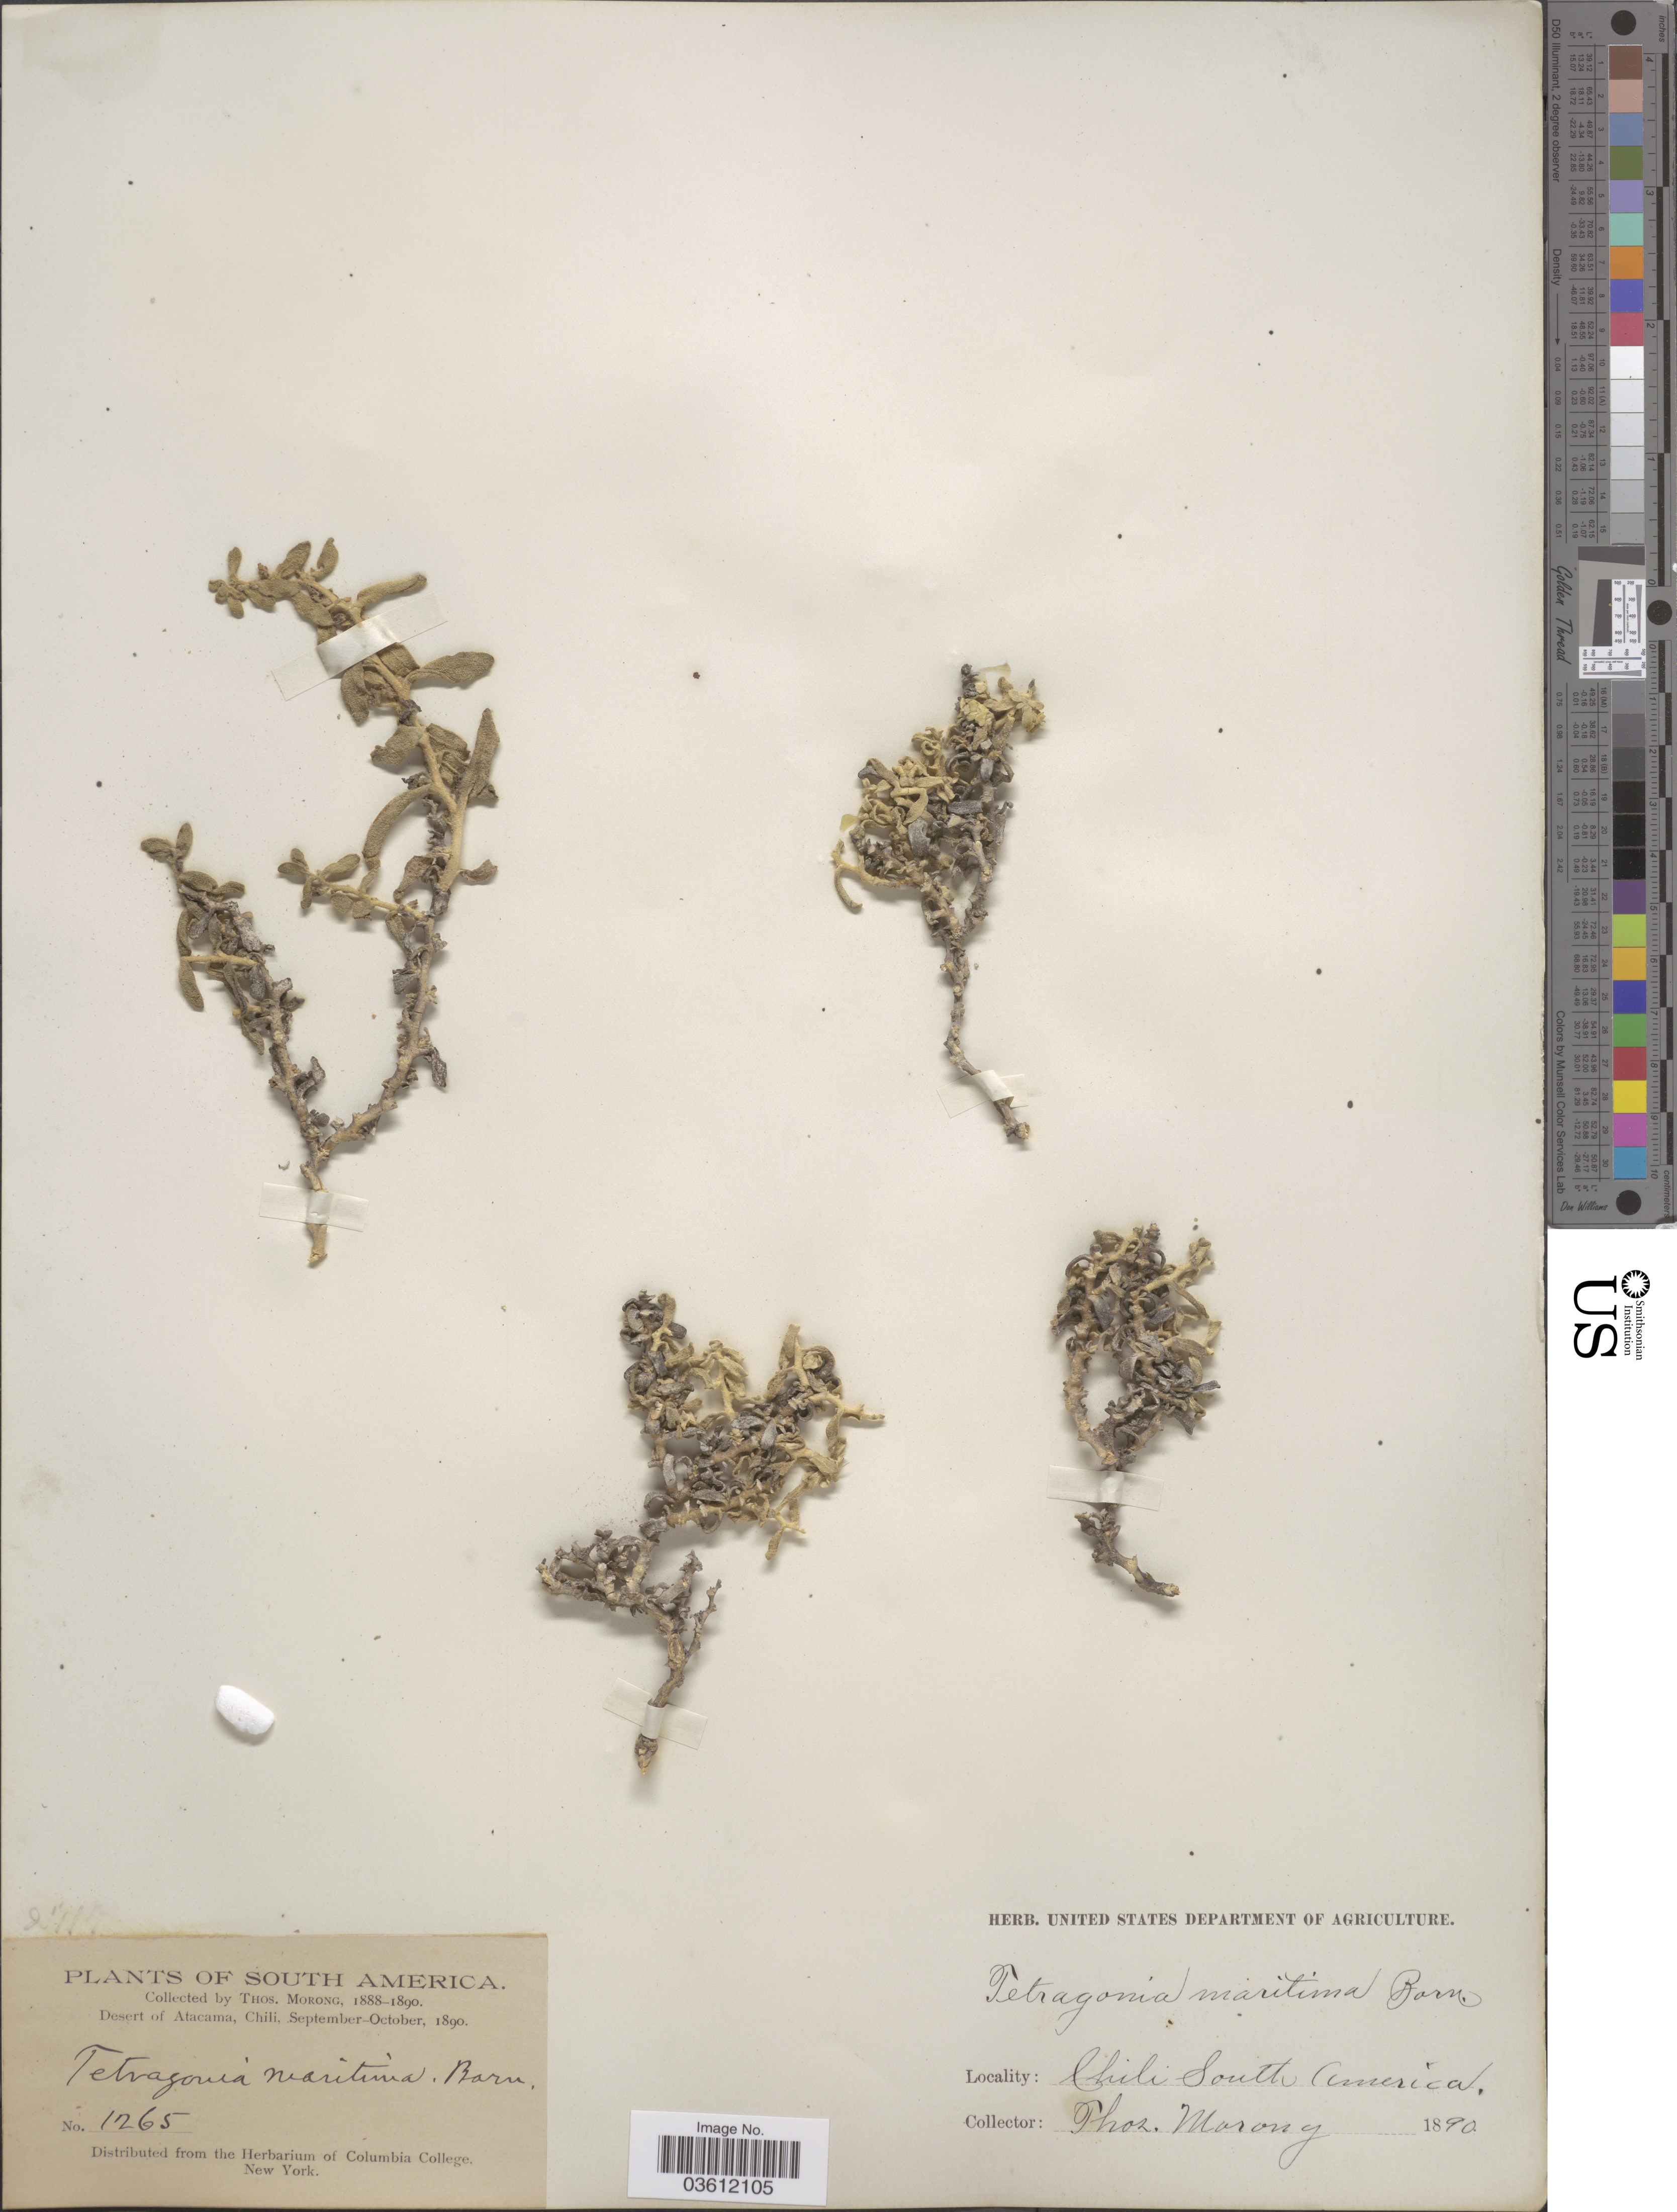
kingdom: Plantae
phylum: Tracheophyta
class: Magnoliopsida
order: Caryophyllales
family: Aizoaceae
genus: Tetragonia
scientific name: Tetragonia maritima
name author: Barnéoud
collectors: ex herb. T. Morong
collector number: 1265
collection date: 1890-09/1890-10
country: Chile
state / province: Atacama (III)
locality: Desert of Atacama.